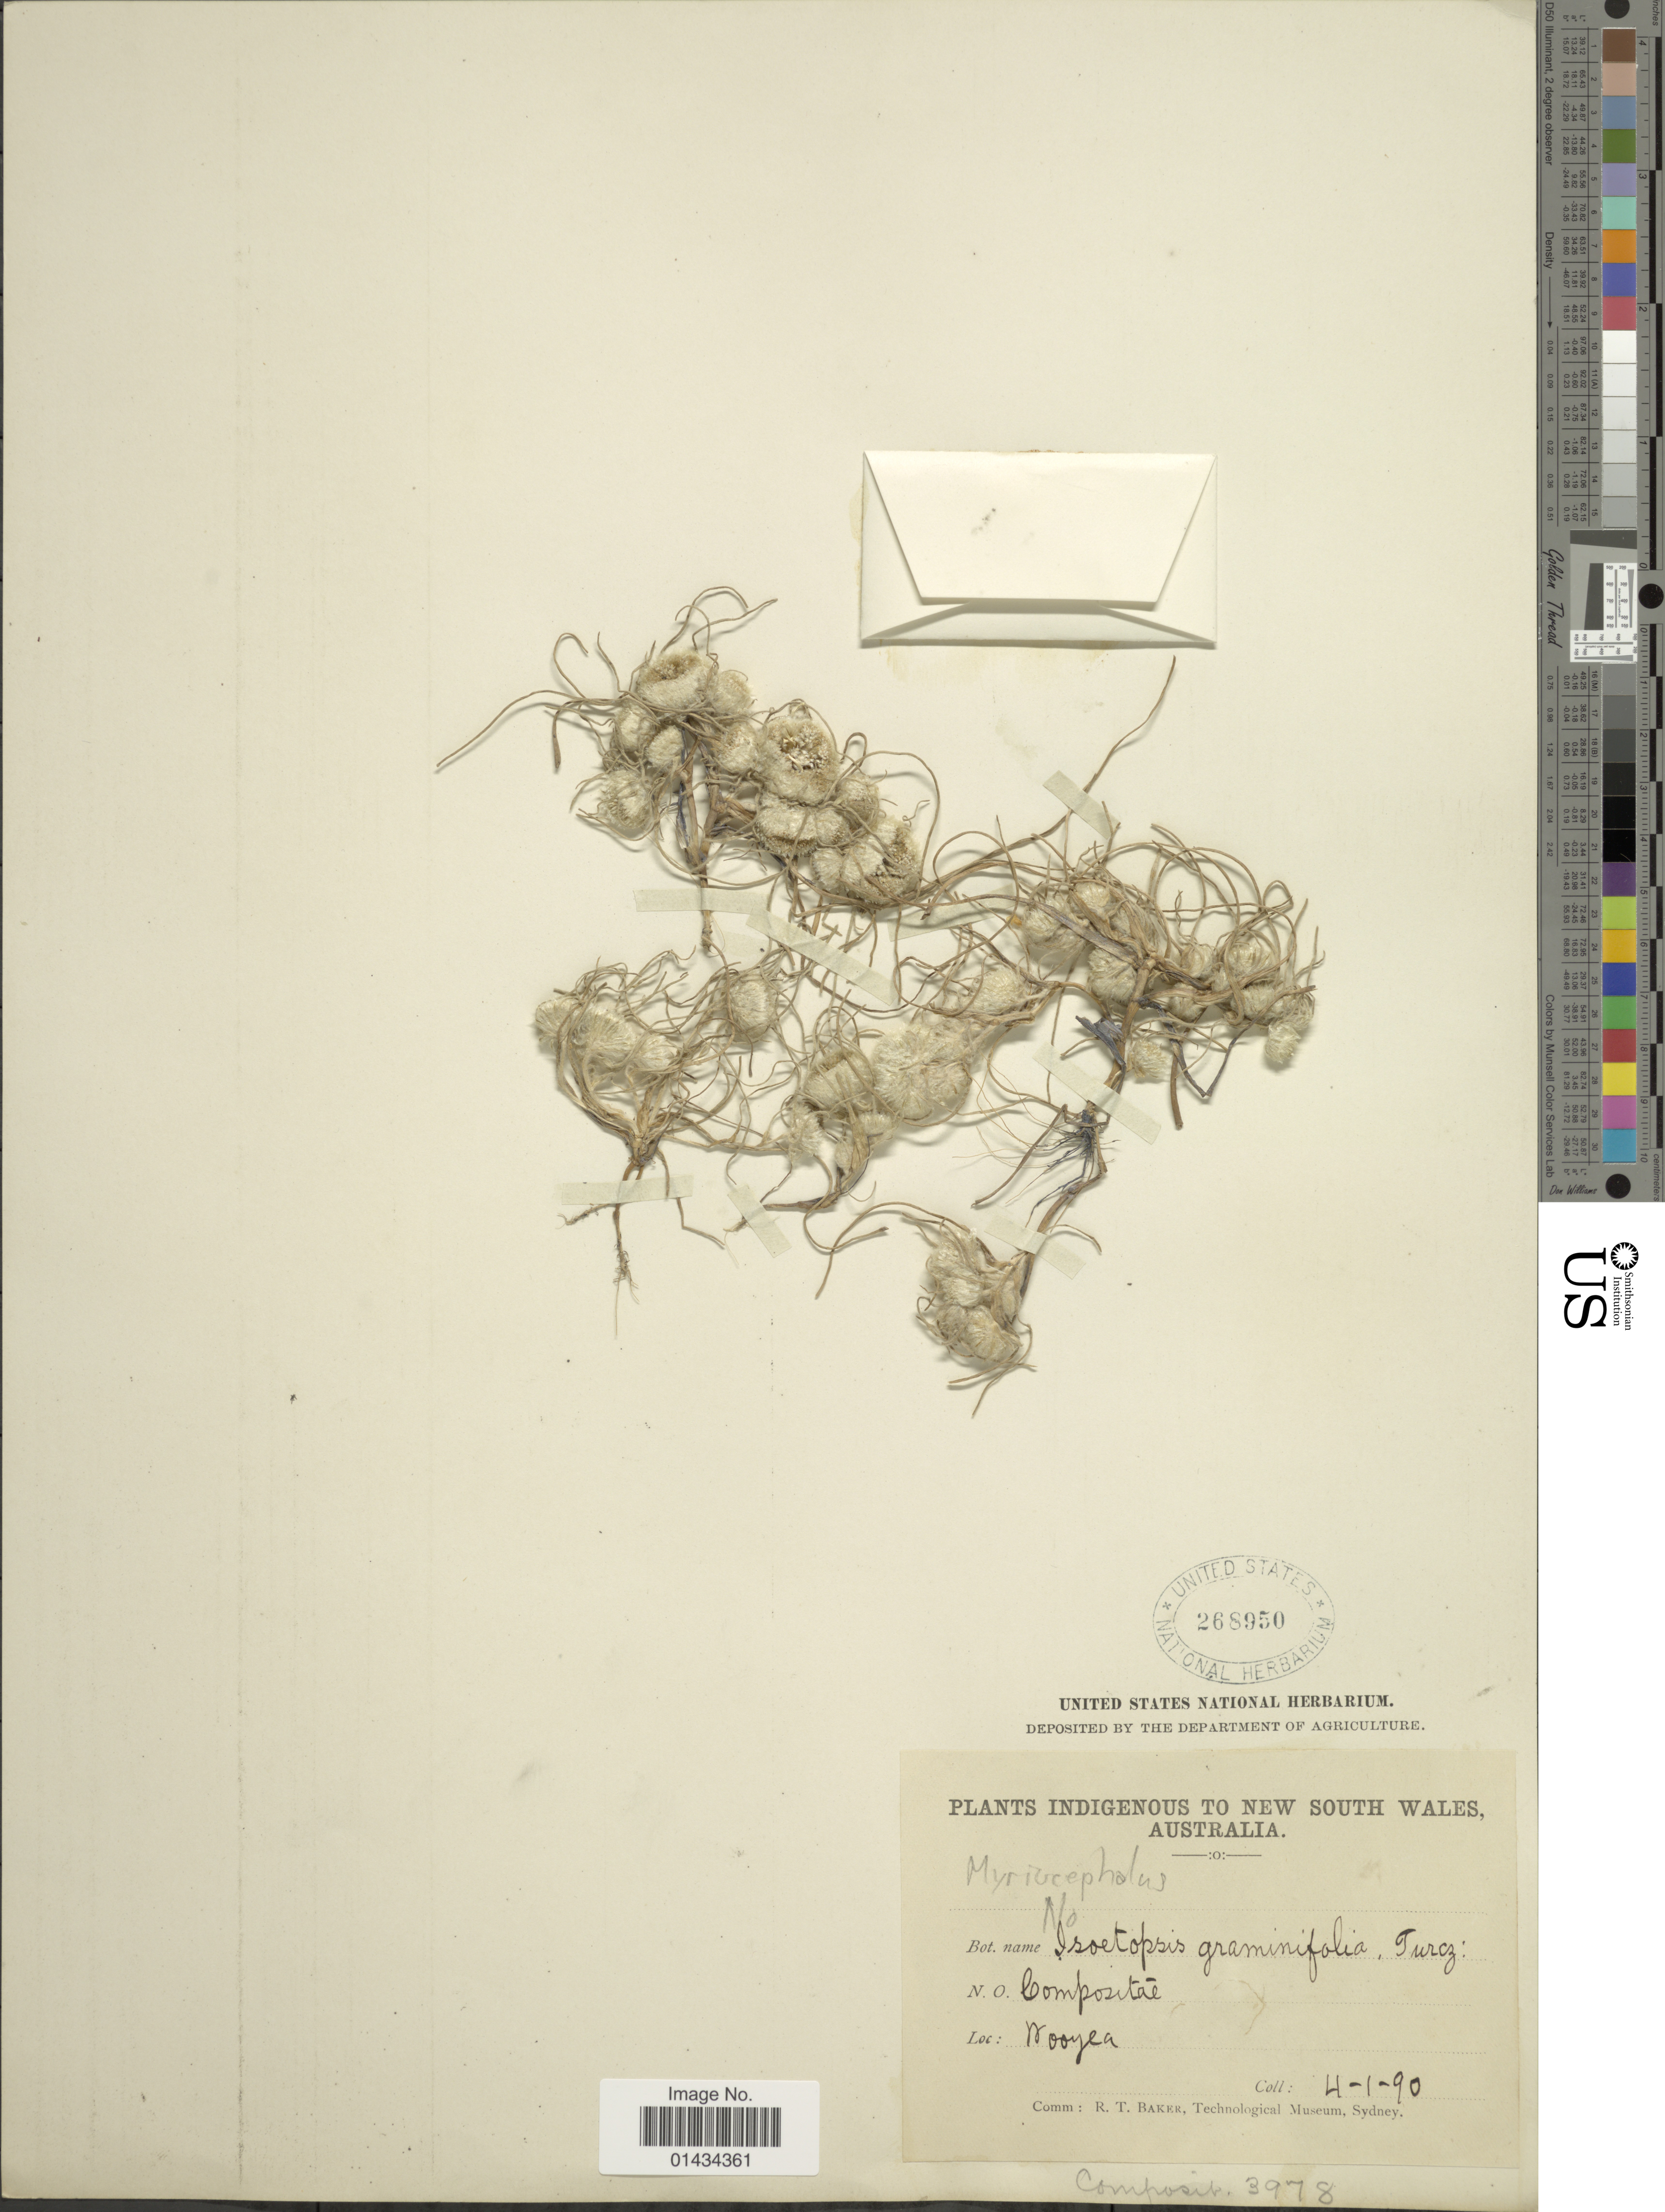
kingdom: Plantae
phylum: Tracheophyta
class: Magnoliopsida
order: Asterales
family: Asteraceae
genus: Myriocephalus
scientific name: Myriocephalus rhizocephalus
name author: (DC.) Benth.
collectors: U.S. National Herbarium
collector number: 3978?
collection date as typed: Transcribed d/m/y: 4/1/90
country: Australia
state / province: New South Wales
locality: Nooyea [interpreted]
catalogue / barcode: US 268950